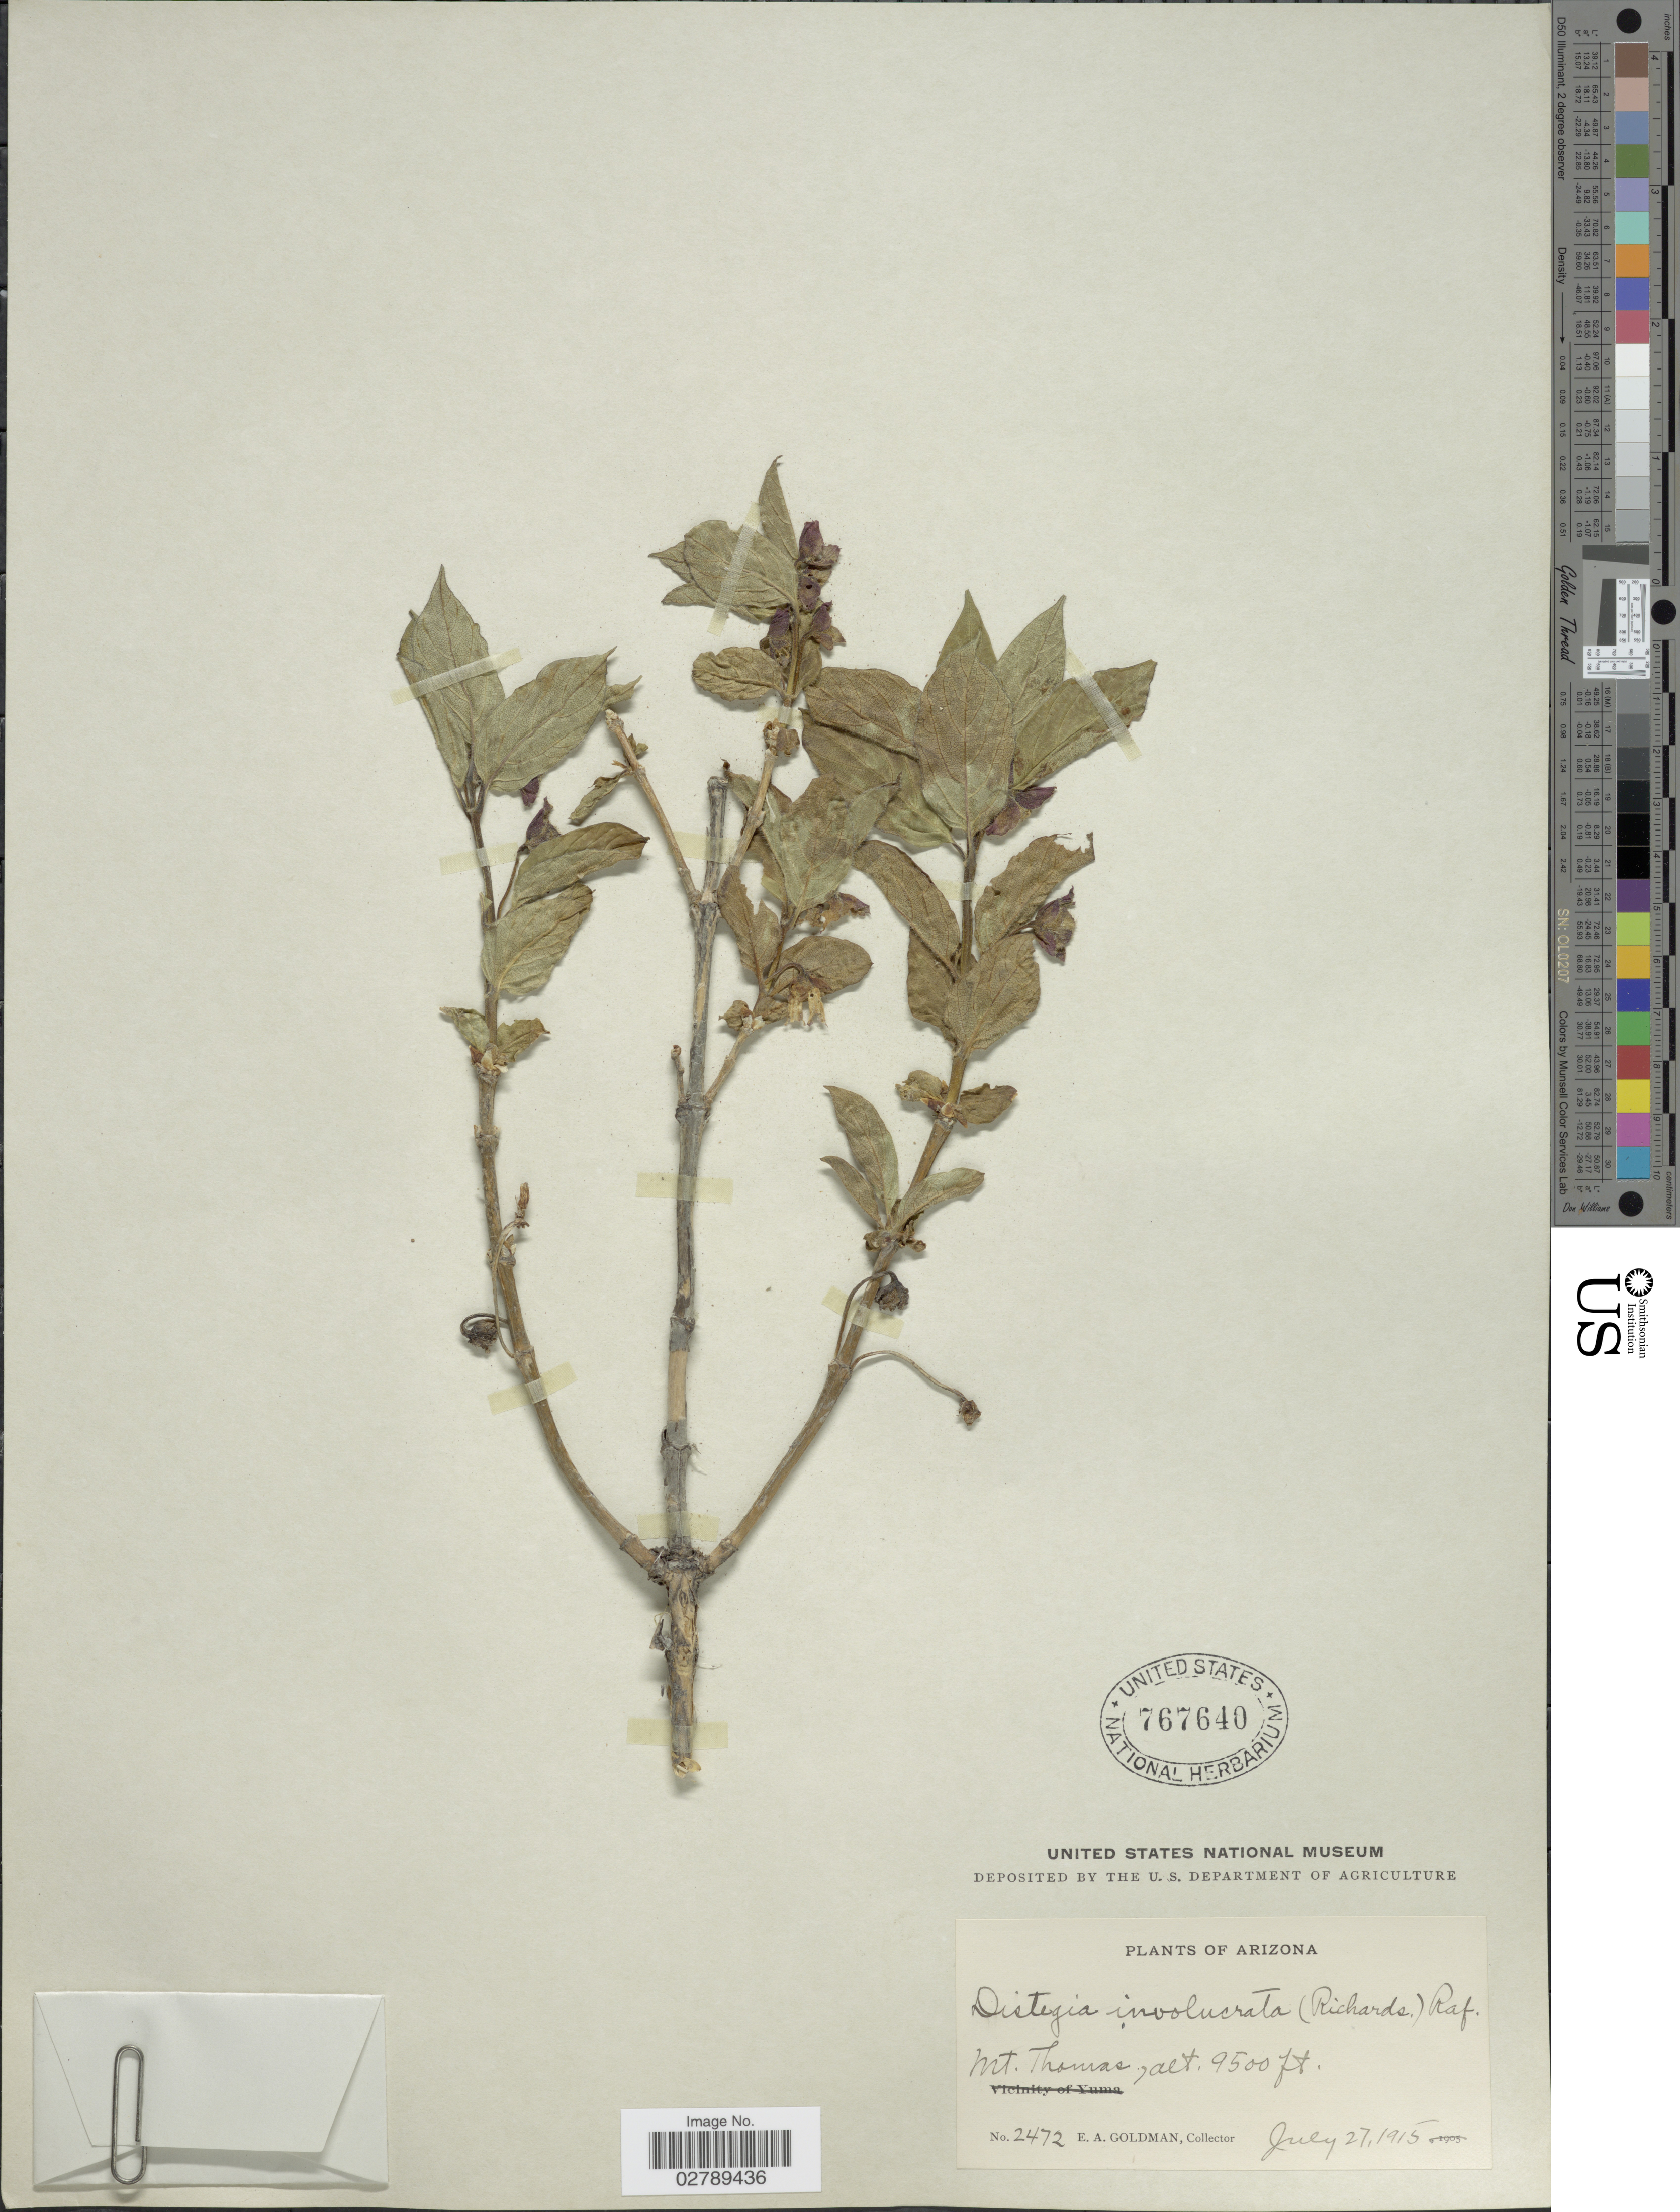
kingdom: Plantae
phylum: Tracheophyta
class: Magnoliopsida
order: Dipsacales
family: Caprifoliaceae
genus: Lonicera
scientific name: Lonicera involucrata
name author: (Richardson) Banks ex Spreng.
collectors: E. A. Goldman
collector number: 2472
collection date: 1915-07-27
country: United States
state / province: Arizona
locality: Mt. Thomas.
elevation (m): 2896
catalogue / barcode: US 767640